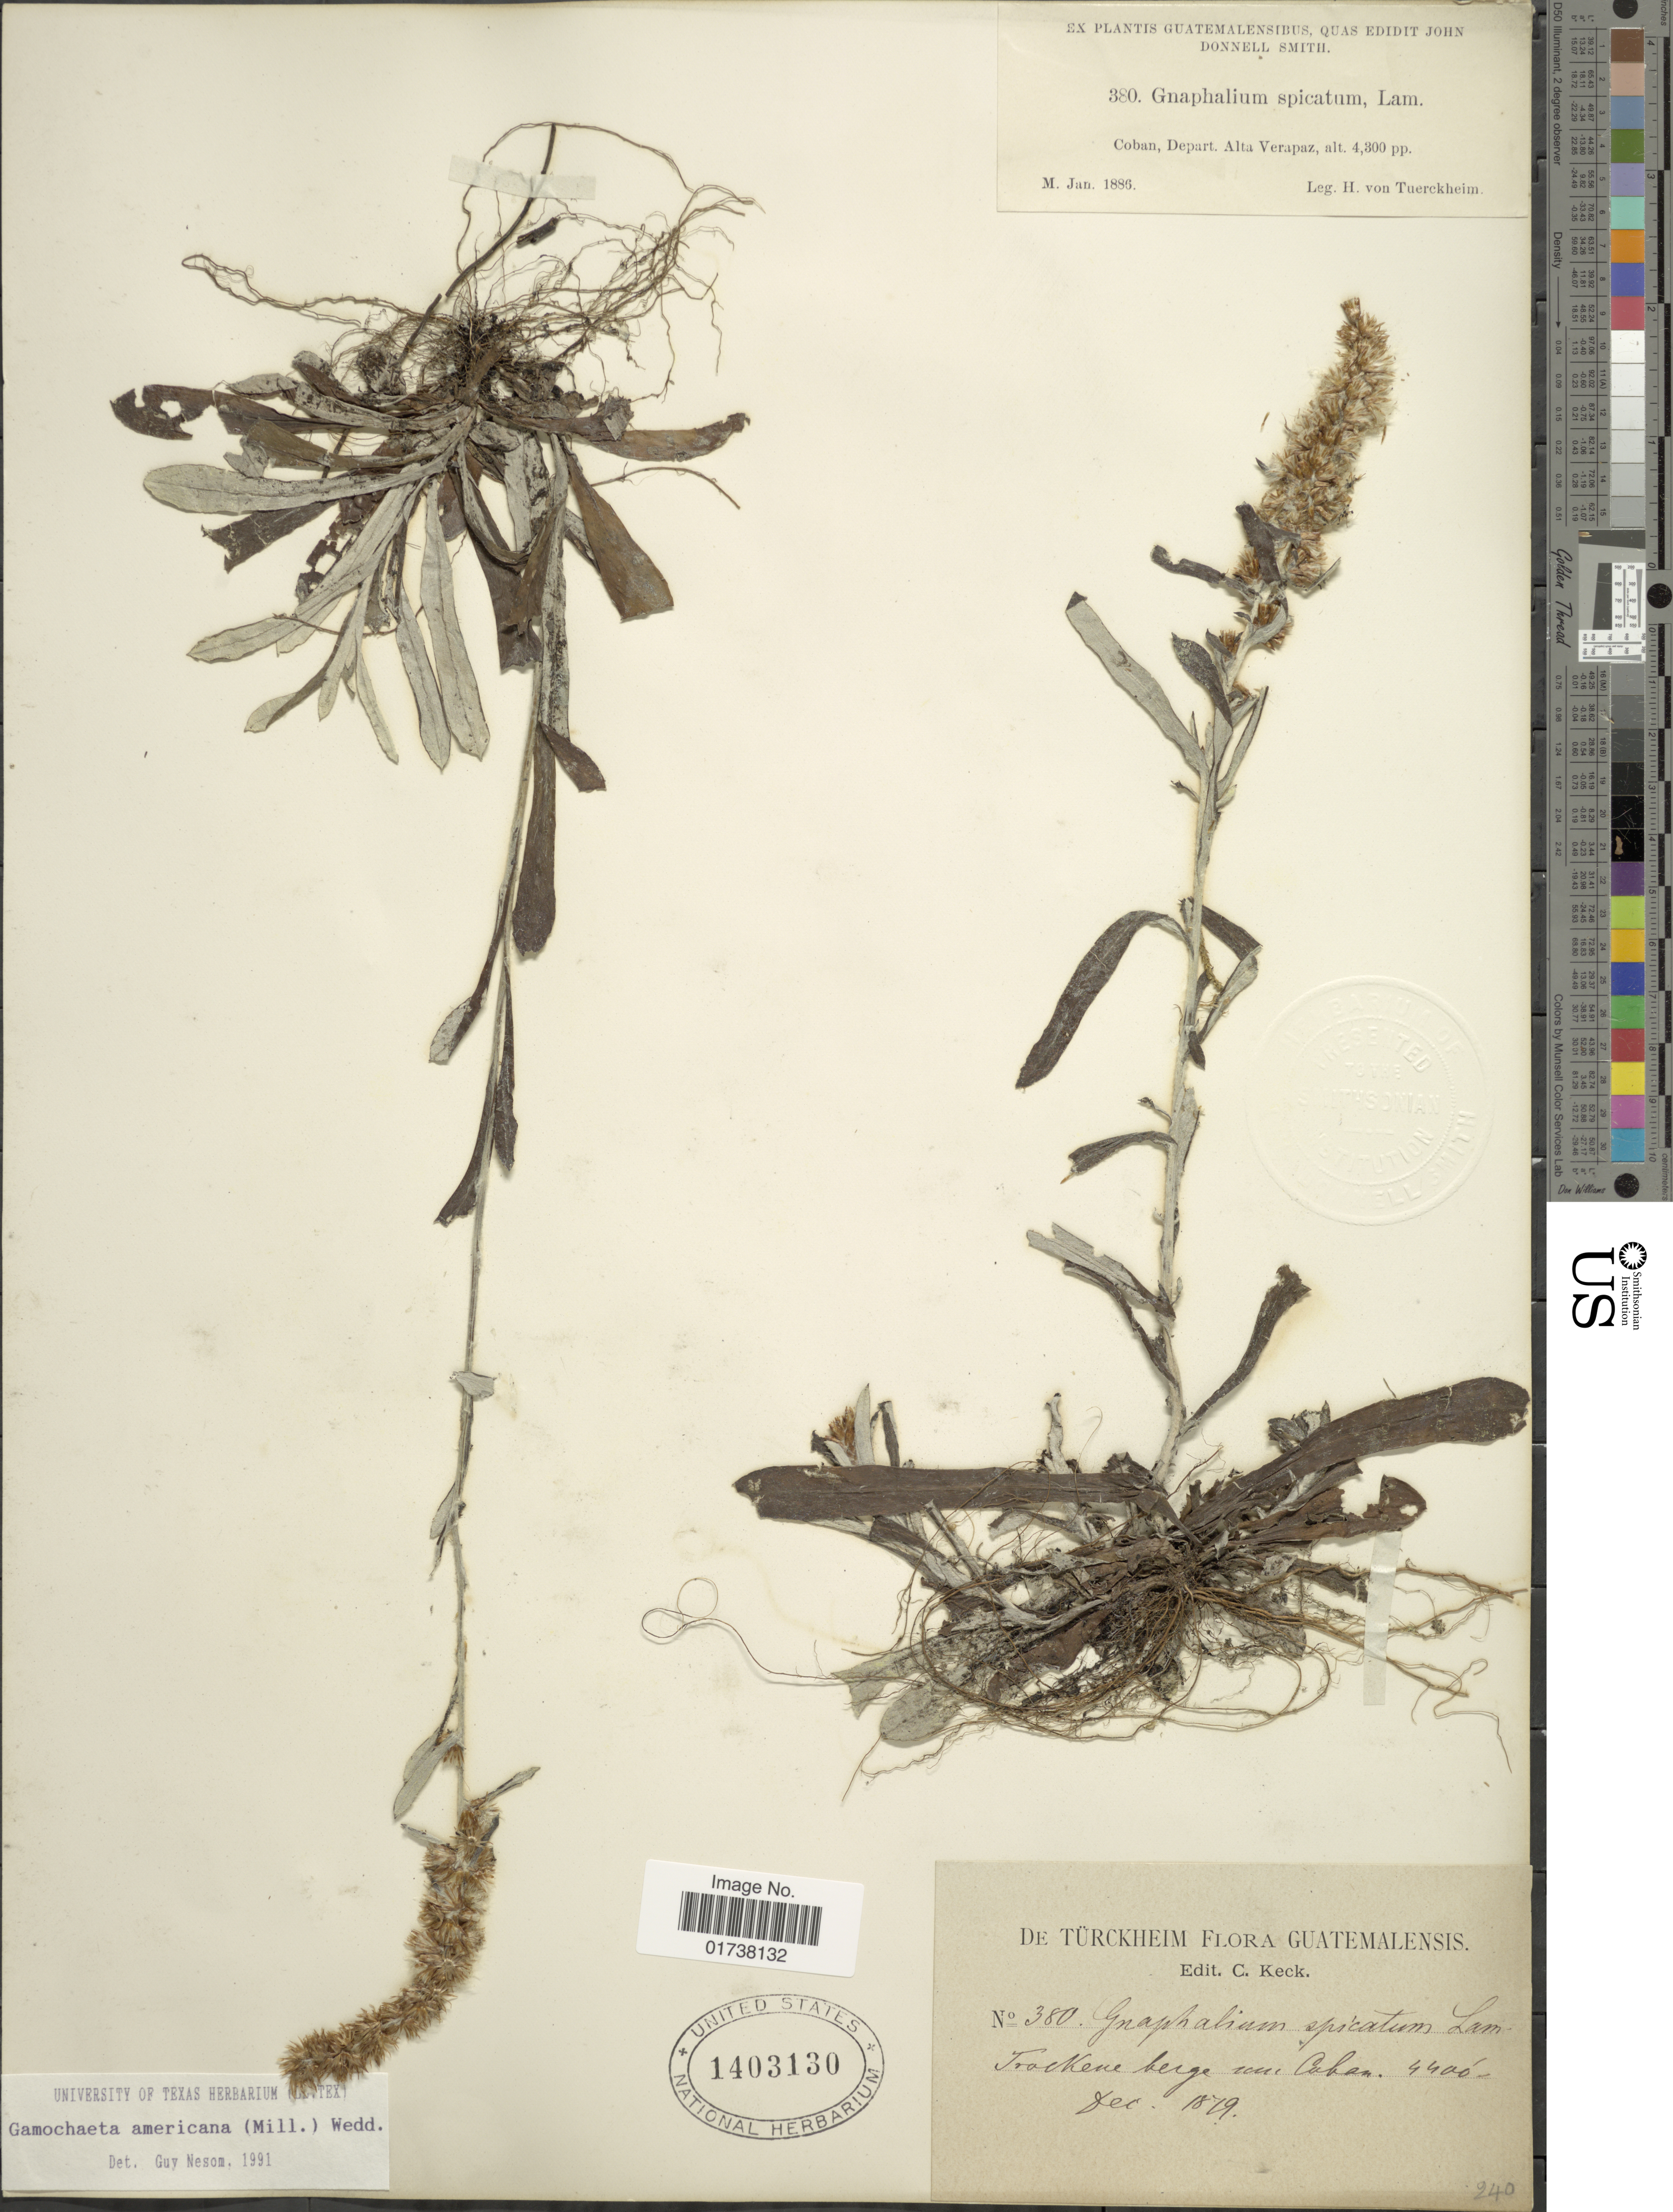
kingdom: Plantae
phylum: Tracheophyta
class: Magnoliopsida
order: Asterales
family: Asteraceae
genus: Gamochaeta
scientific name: Gamochaeta americana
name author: (Mill.) Wedd.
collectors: H. von Tuerckheim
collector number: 380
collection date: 1886-04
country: Guatemala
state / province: Alta Verapaz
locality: Trockene berge near Coban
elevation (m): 1311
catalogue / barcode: US 1403130